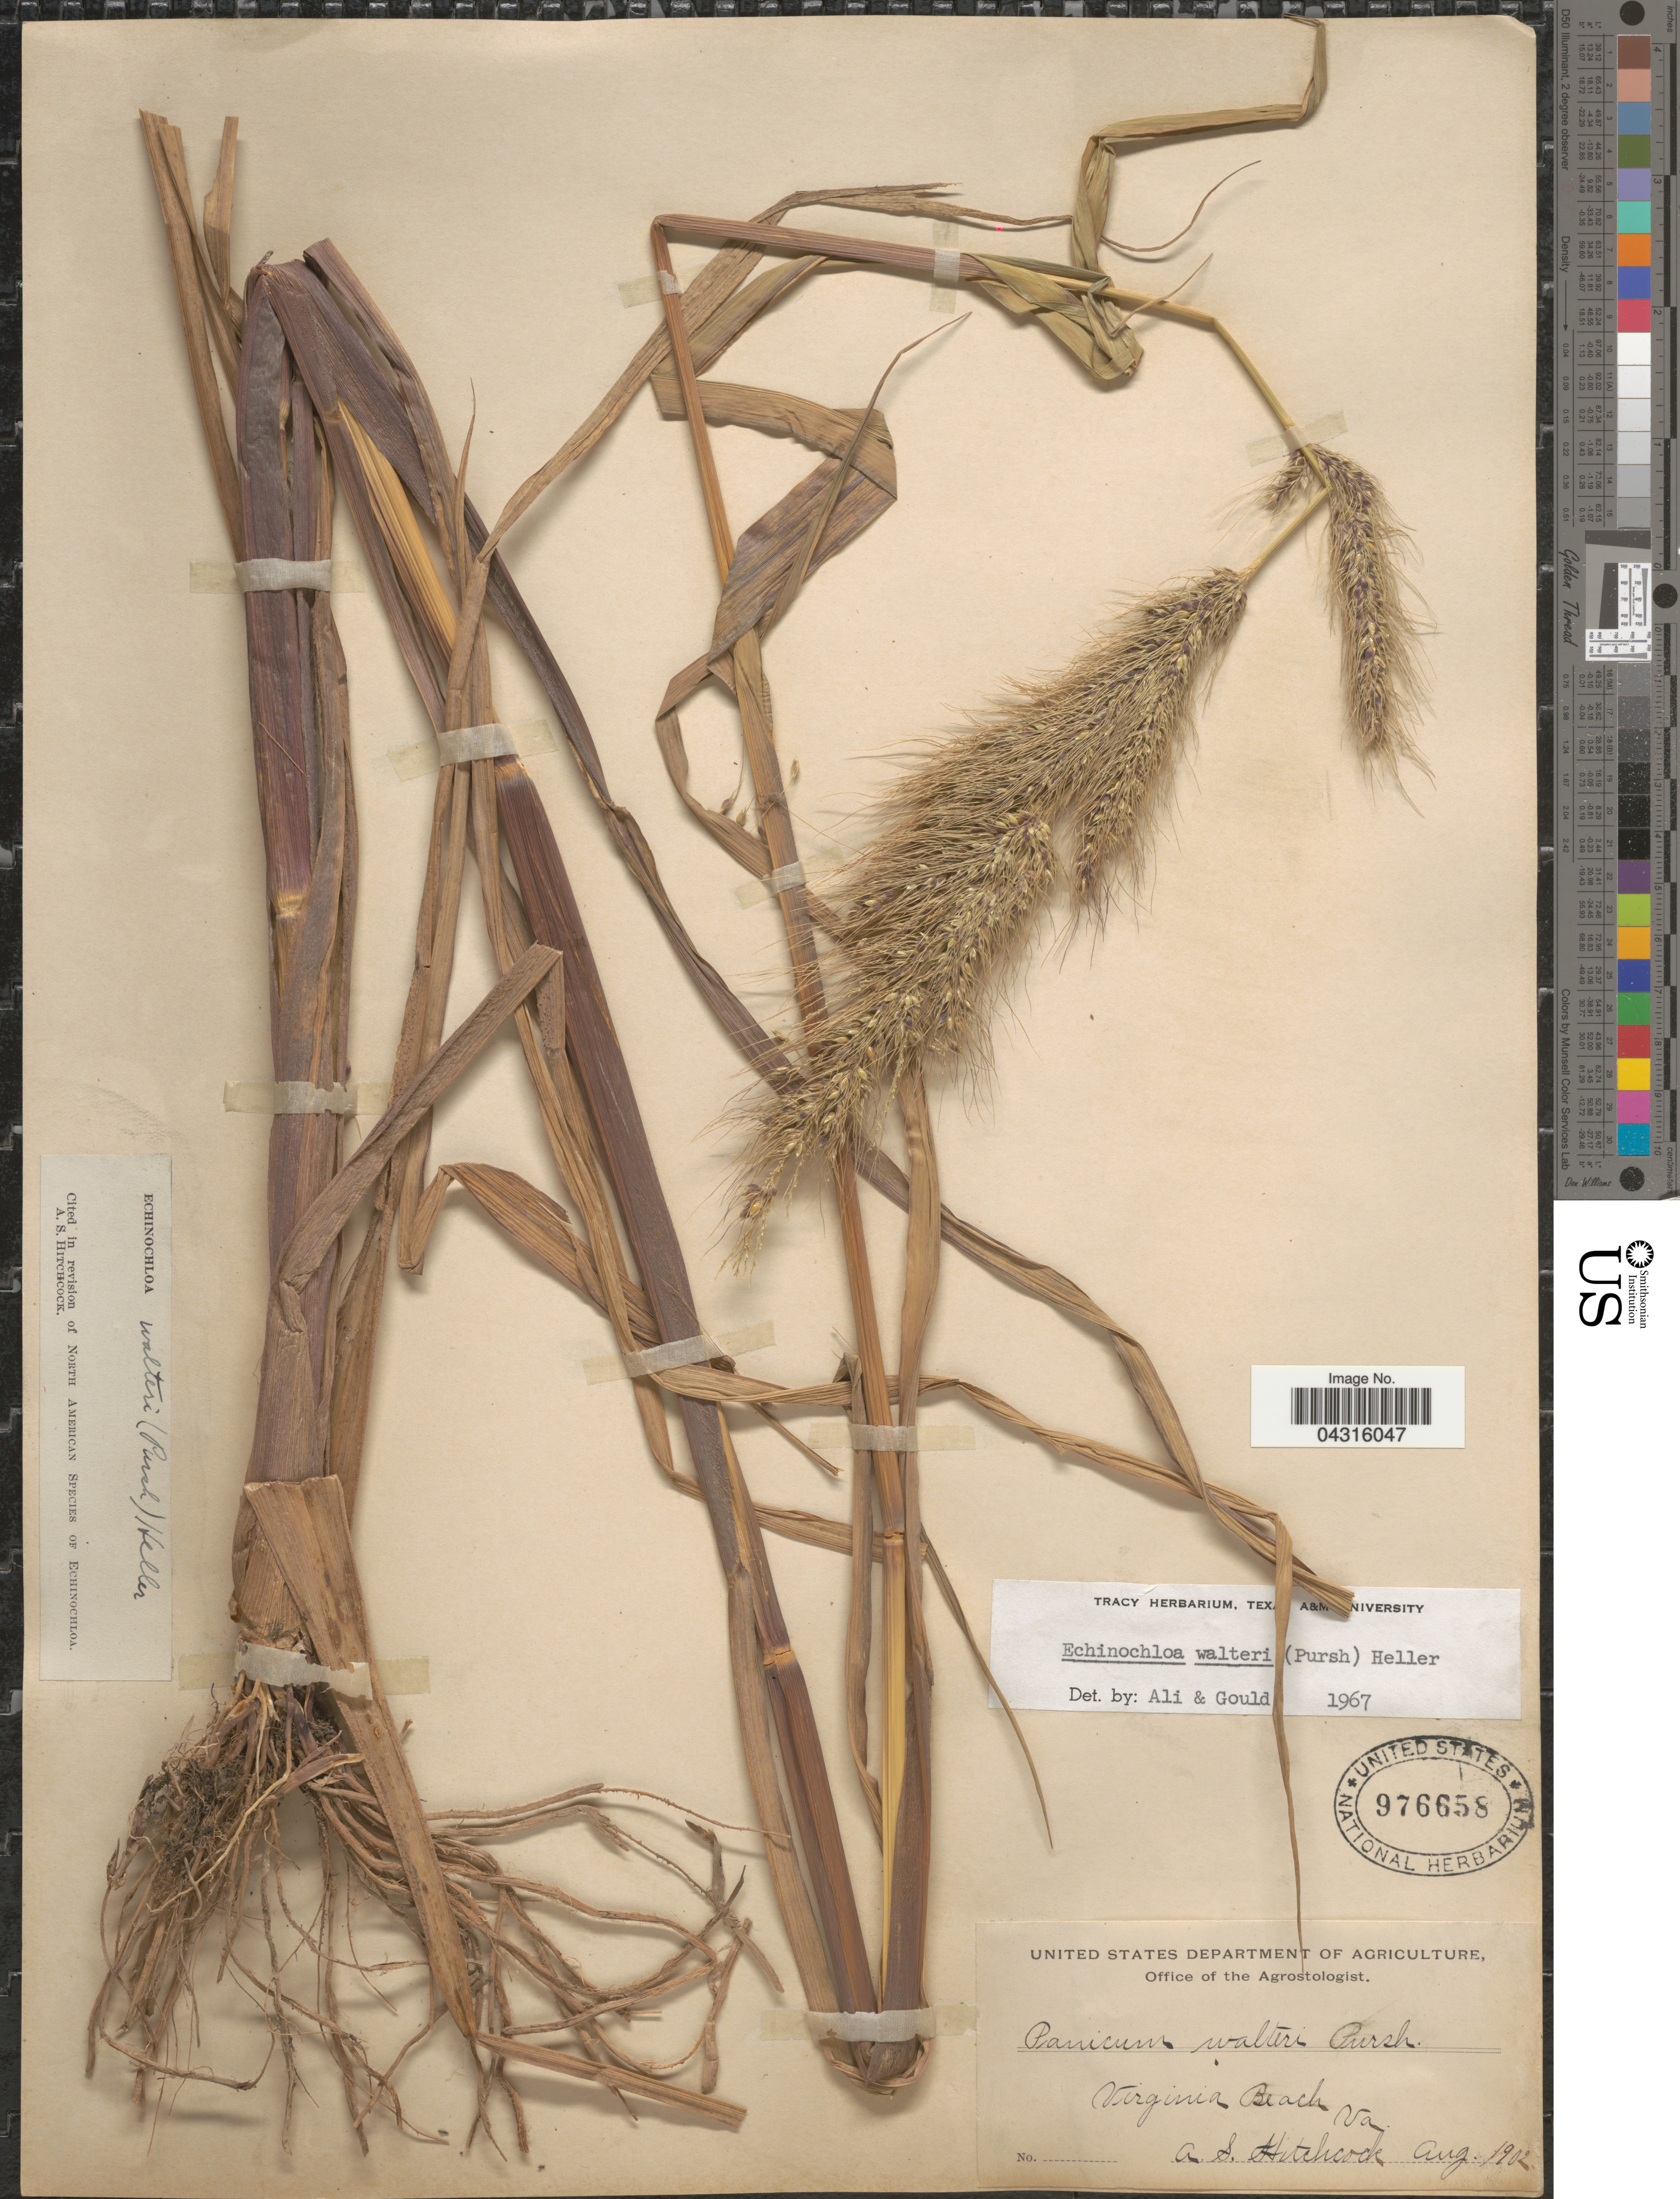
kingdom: Plantae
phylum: Tracheophyta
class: Liliopsida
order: Poales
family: Poaceae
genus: Echinochloa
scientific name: Echinochloa walteri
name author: (Pursh) A. Heller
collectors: A. S. Hitchcock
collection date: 1902-08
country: United States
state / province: Virginia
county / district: City of Virginia Beach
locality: Virginia Beach.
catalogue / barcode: US 976658